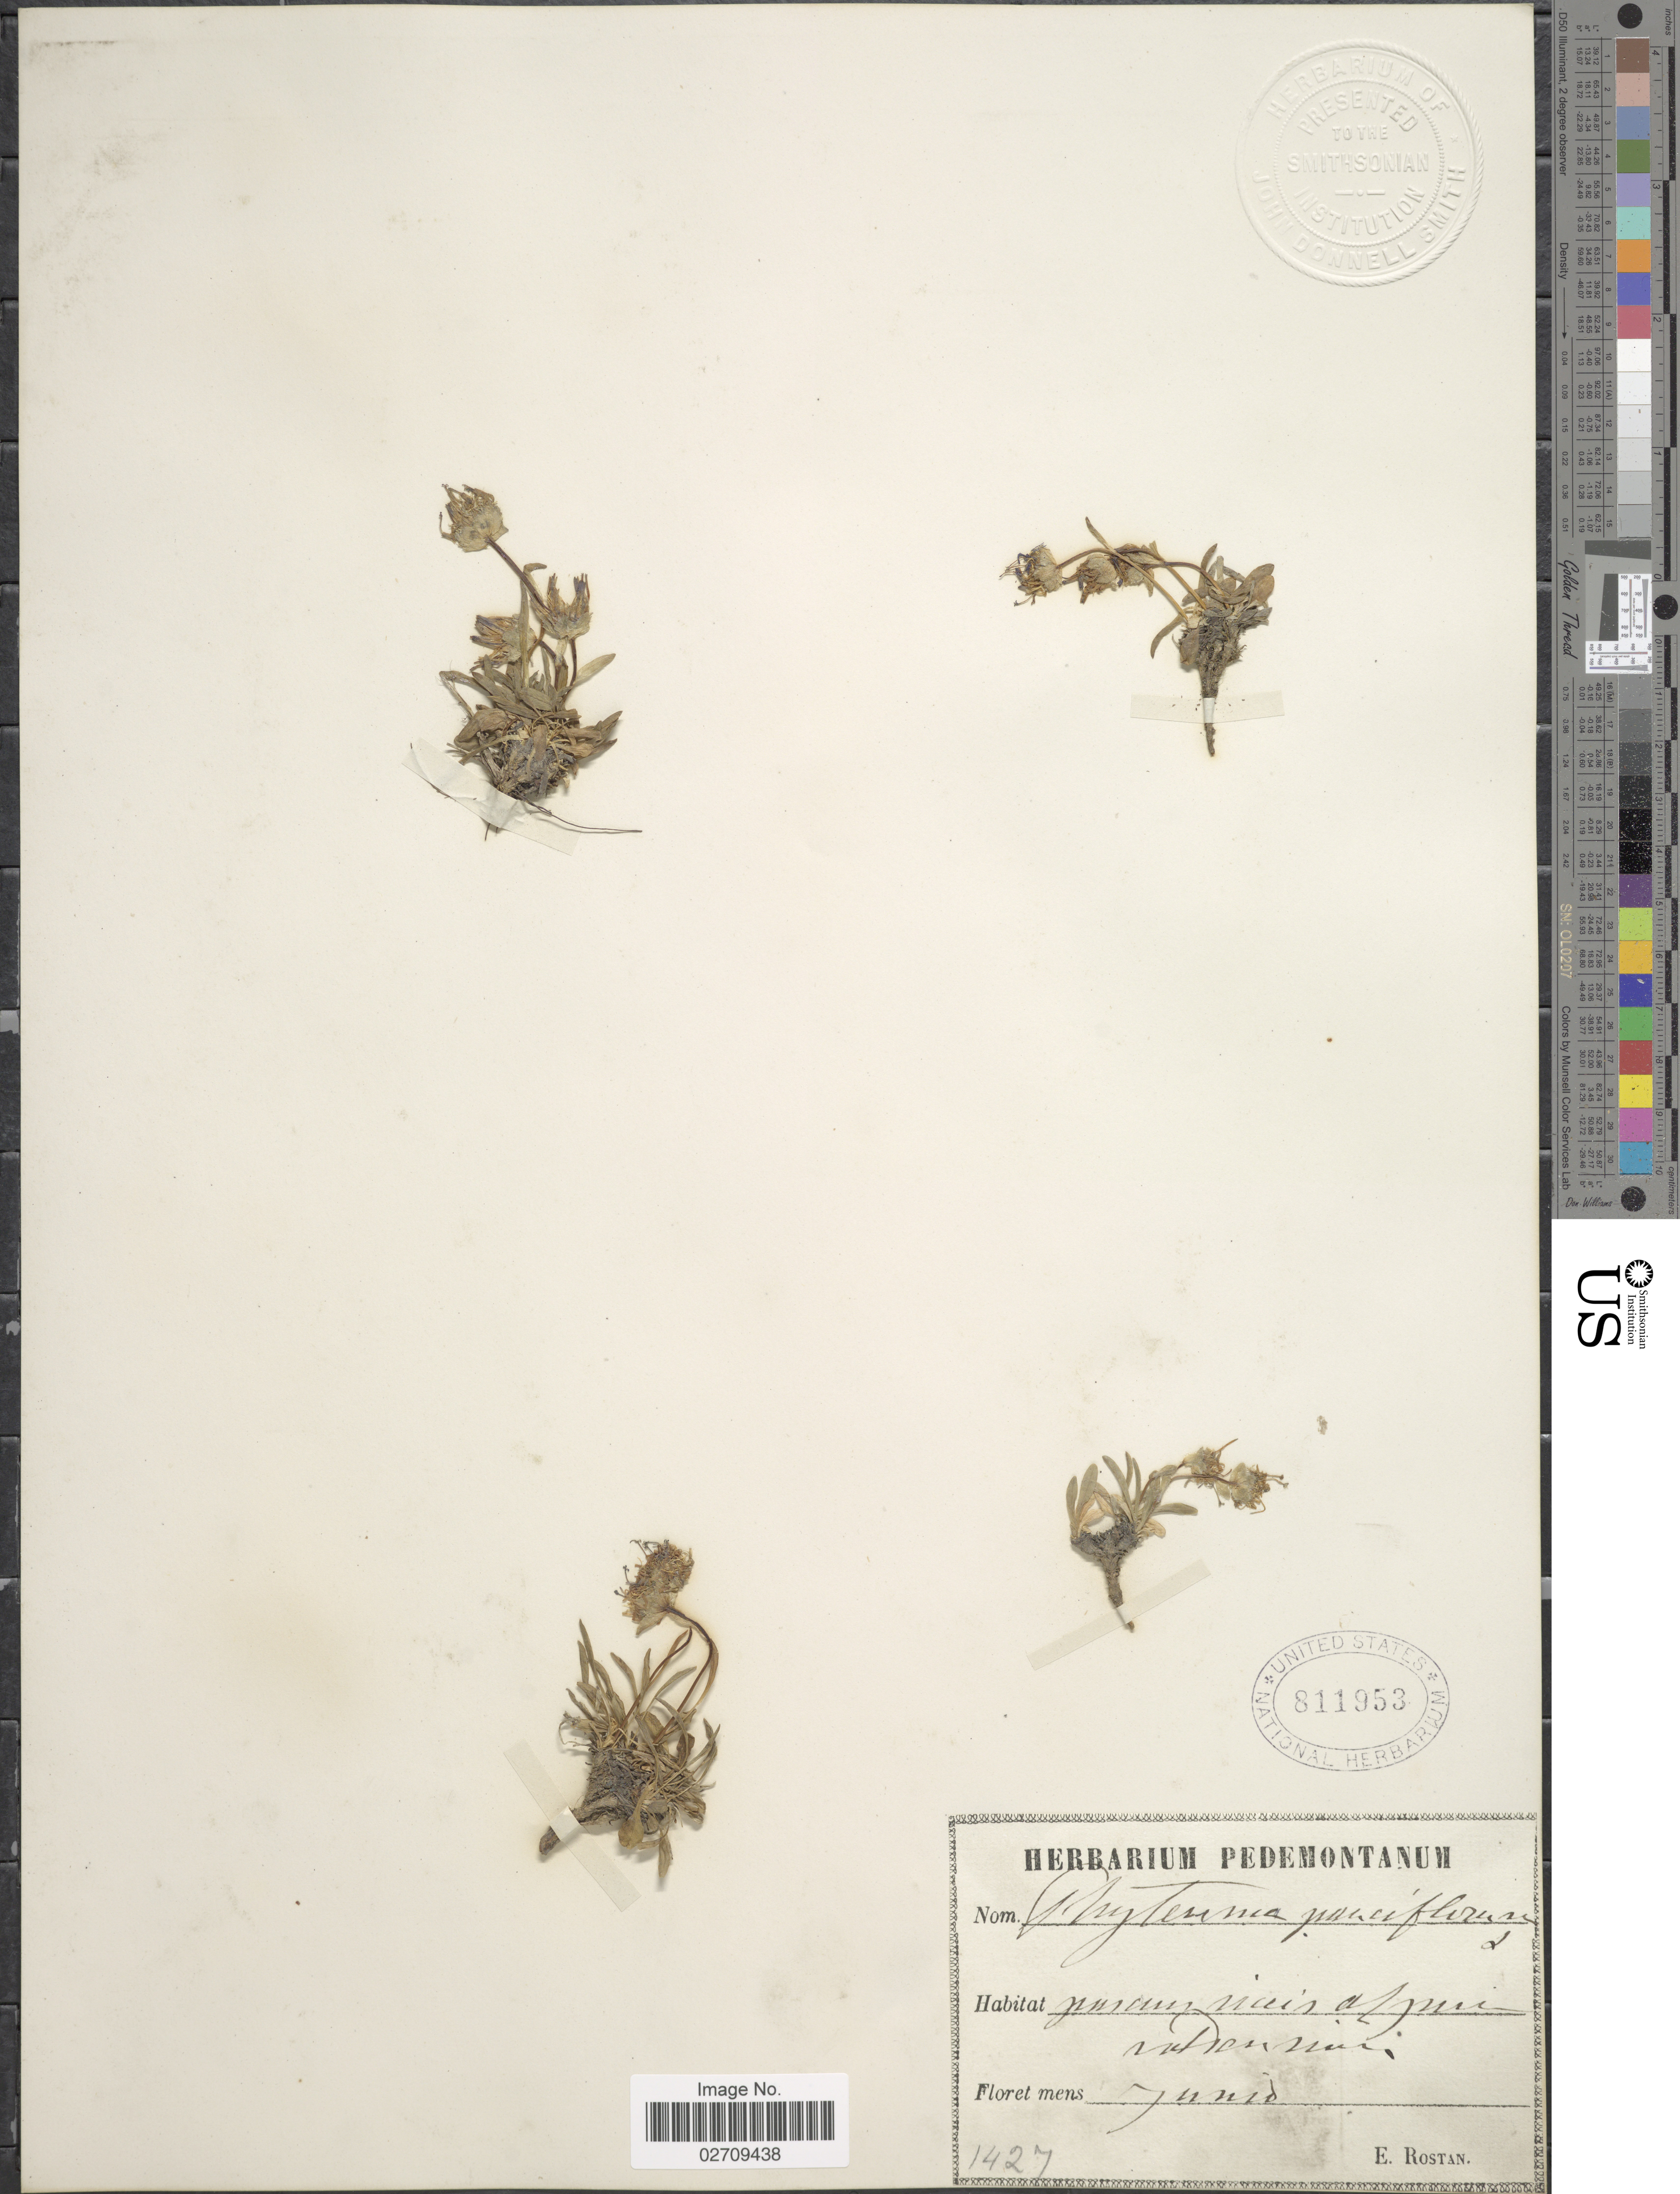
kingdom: Plantae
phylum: Tracheophyta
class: Magnoliopsida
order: Asterales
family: Campanulaceae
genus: Phyteuma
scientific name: Phyteuma pauciflorum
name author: L.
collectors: E. Rostan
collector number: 1427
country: Italy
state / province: Piedmont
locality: Puscus ricis alpni valdensium [interpreted]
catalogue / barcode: US 811953